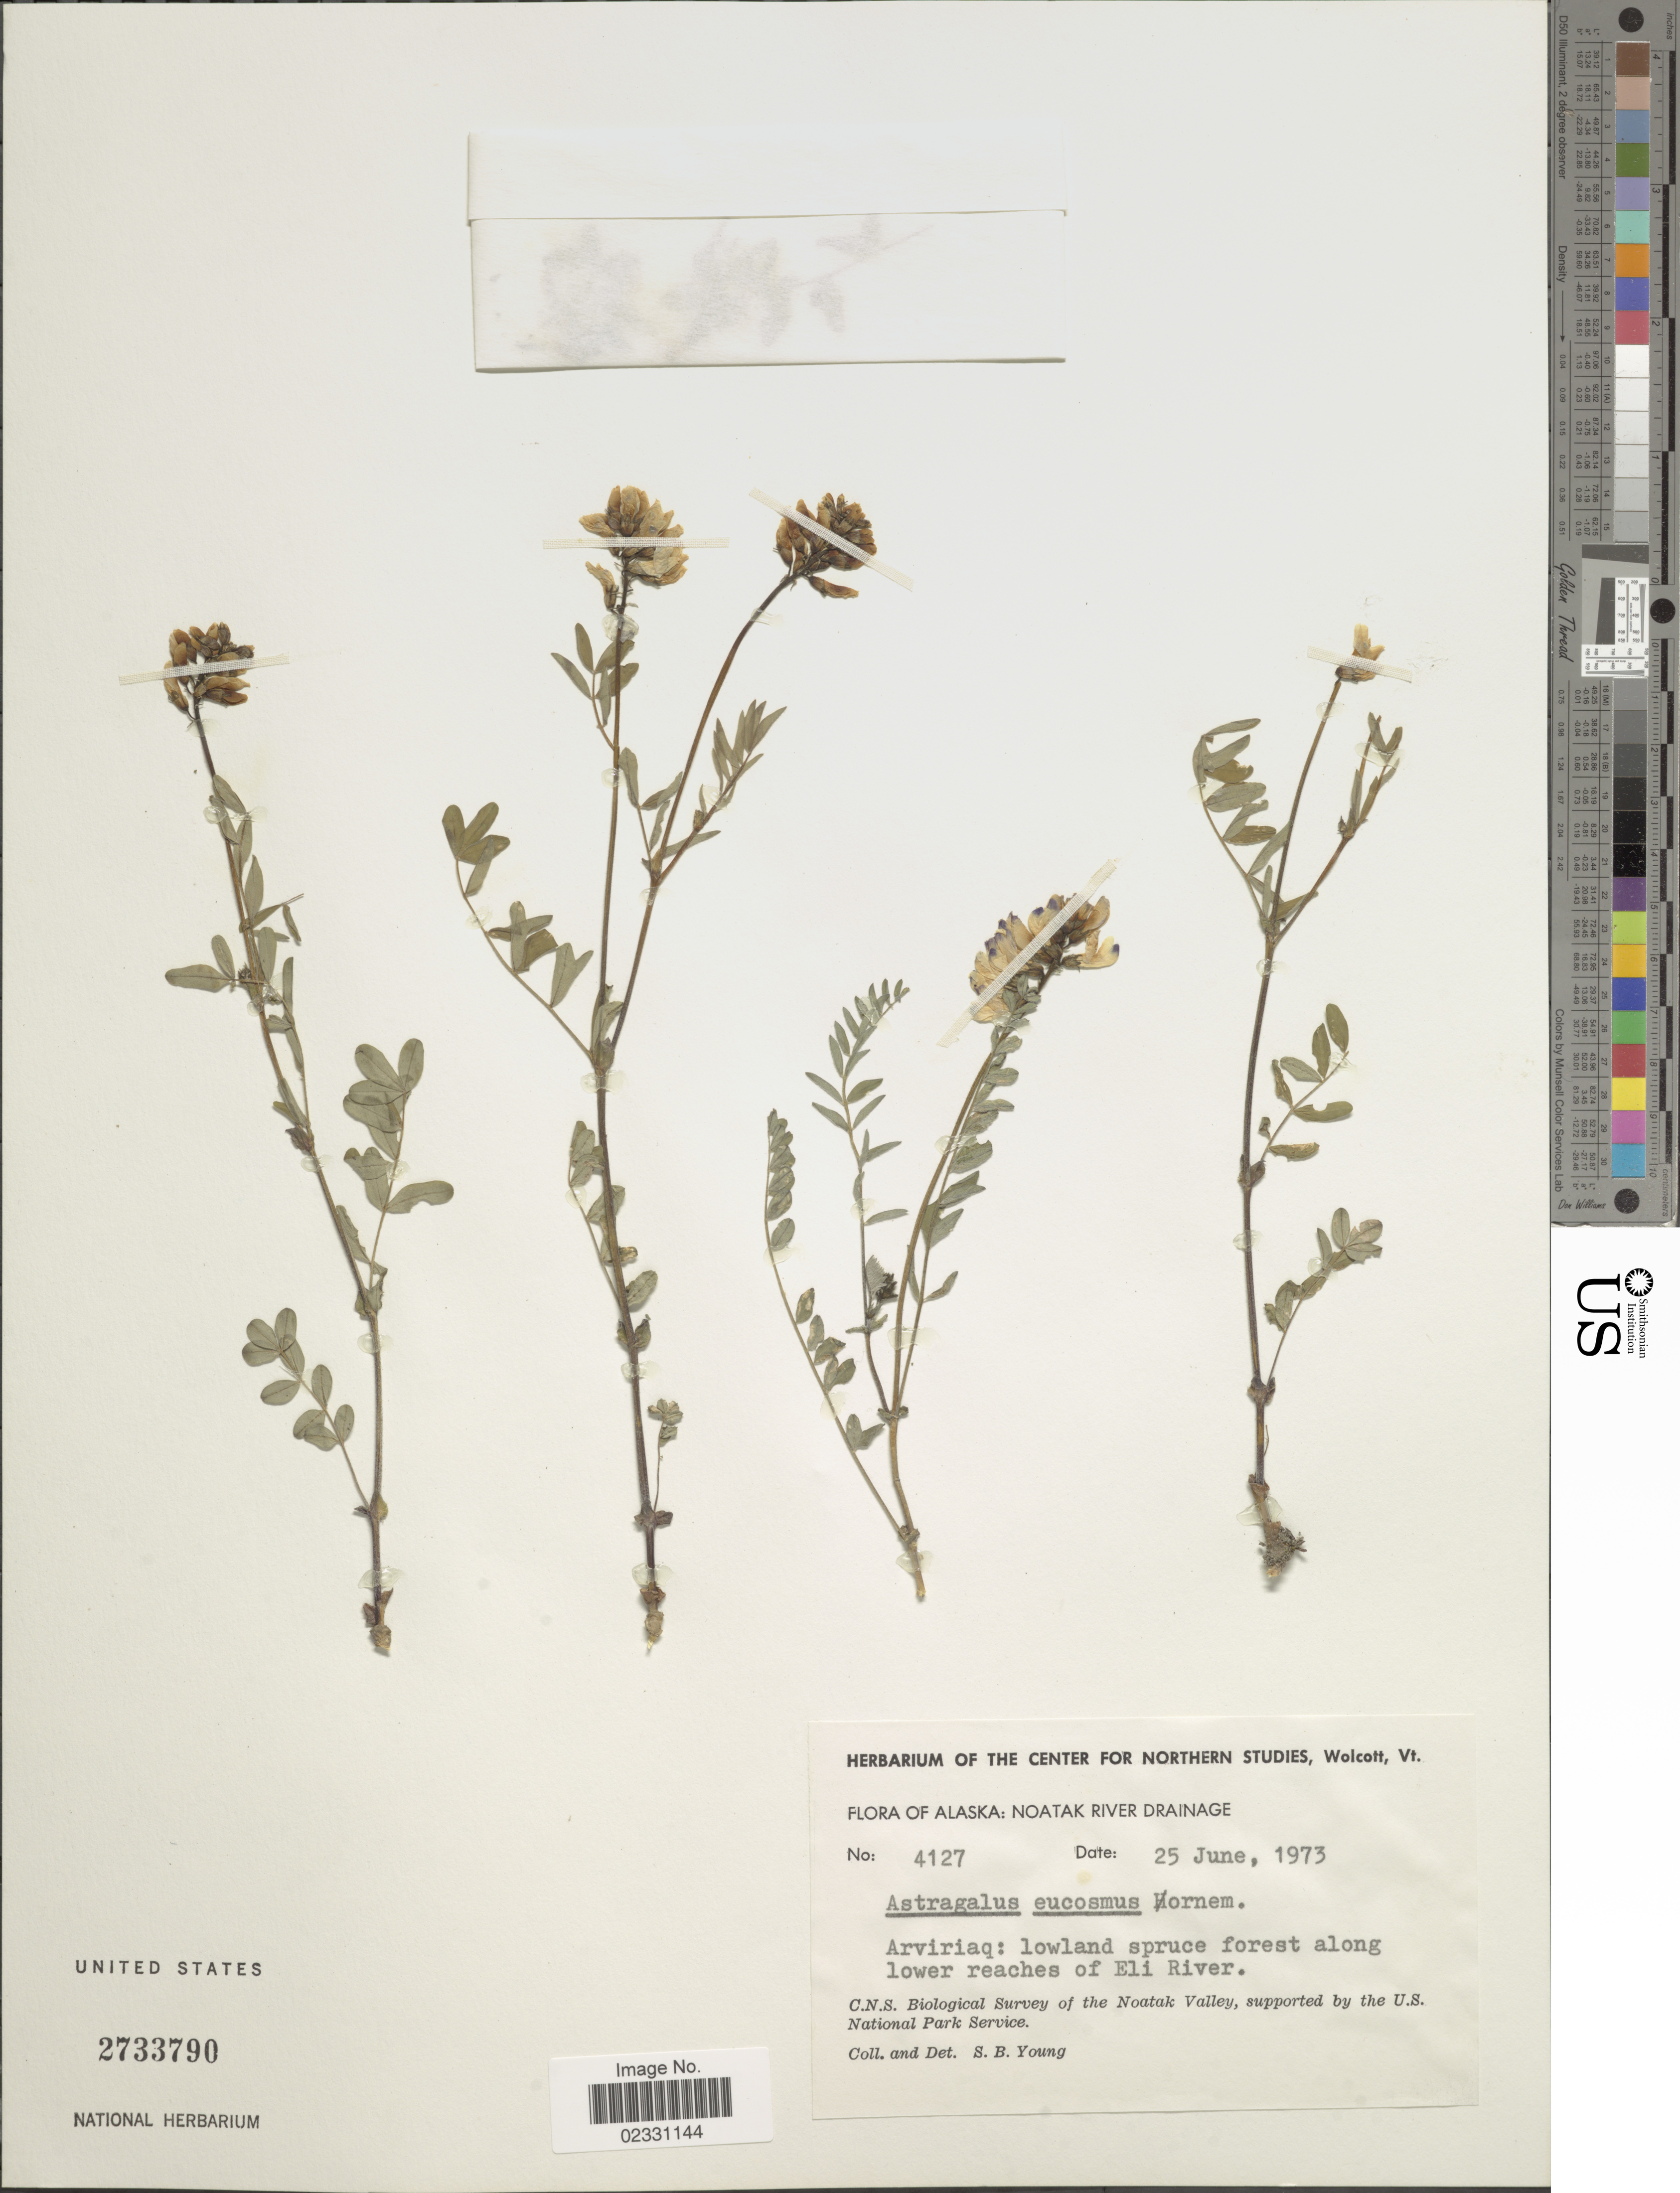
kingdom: Plantae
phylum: Tracheophyta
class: Magnoliopsida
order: Fabales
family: Fabaceae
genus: Astragalus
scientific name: Astragalus eucosmus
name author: B.L. Rob.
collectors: S. Young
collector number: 4127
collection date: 1973-06-25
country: United States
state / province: Alaska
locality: Noatak River Drainage. Arviriaq: Eli River. Noatak Valley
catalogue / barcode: US 2733790